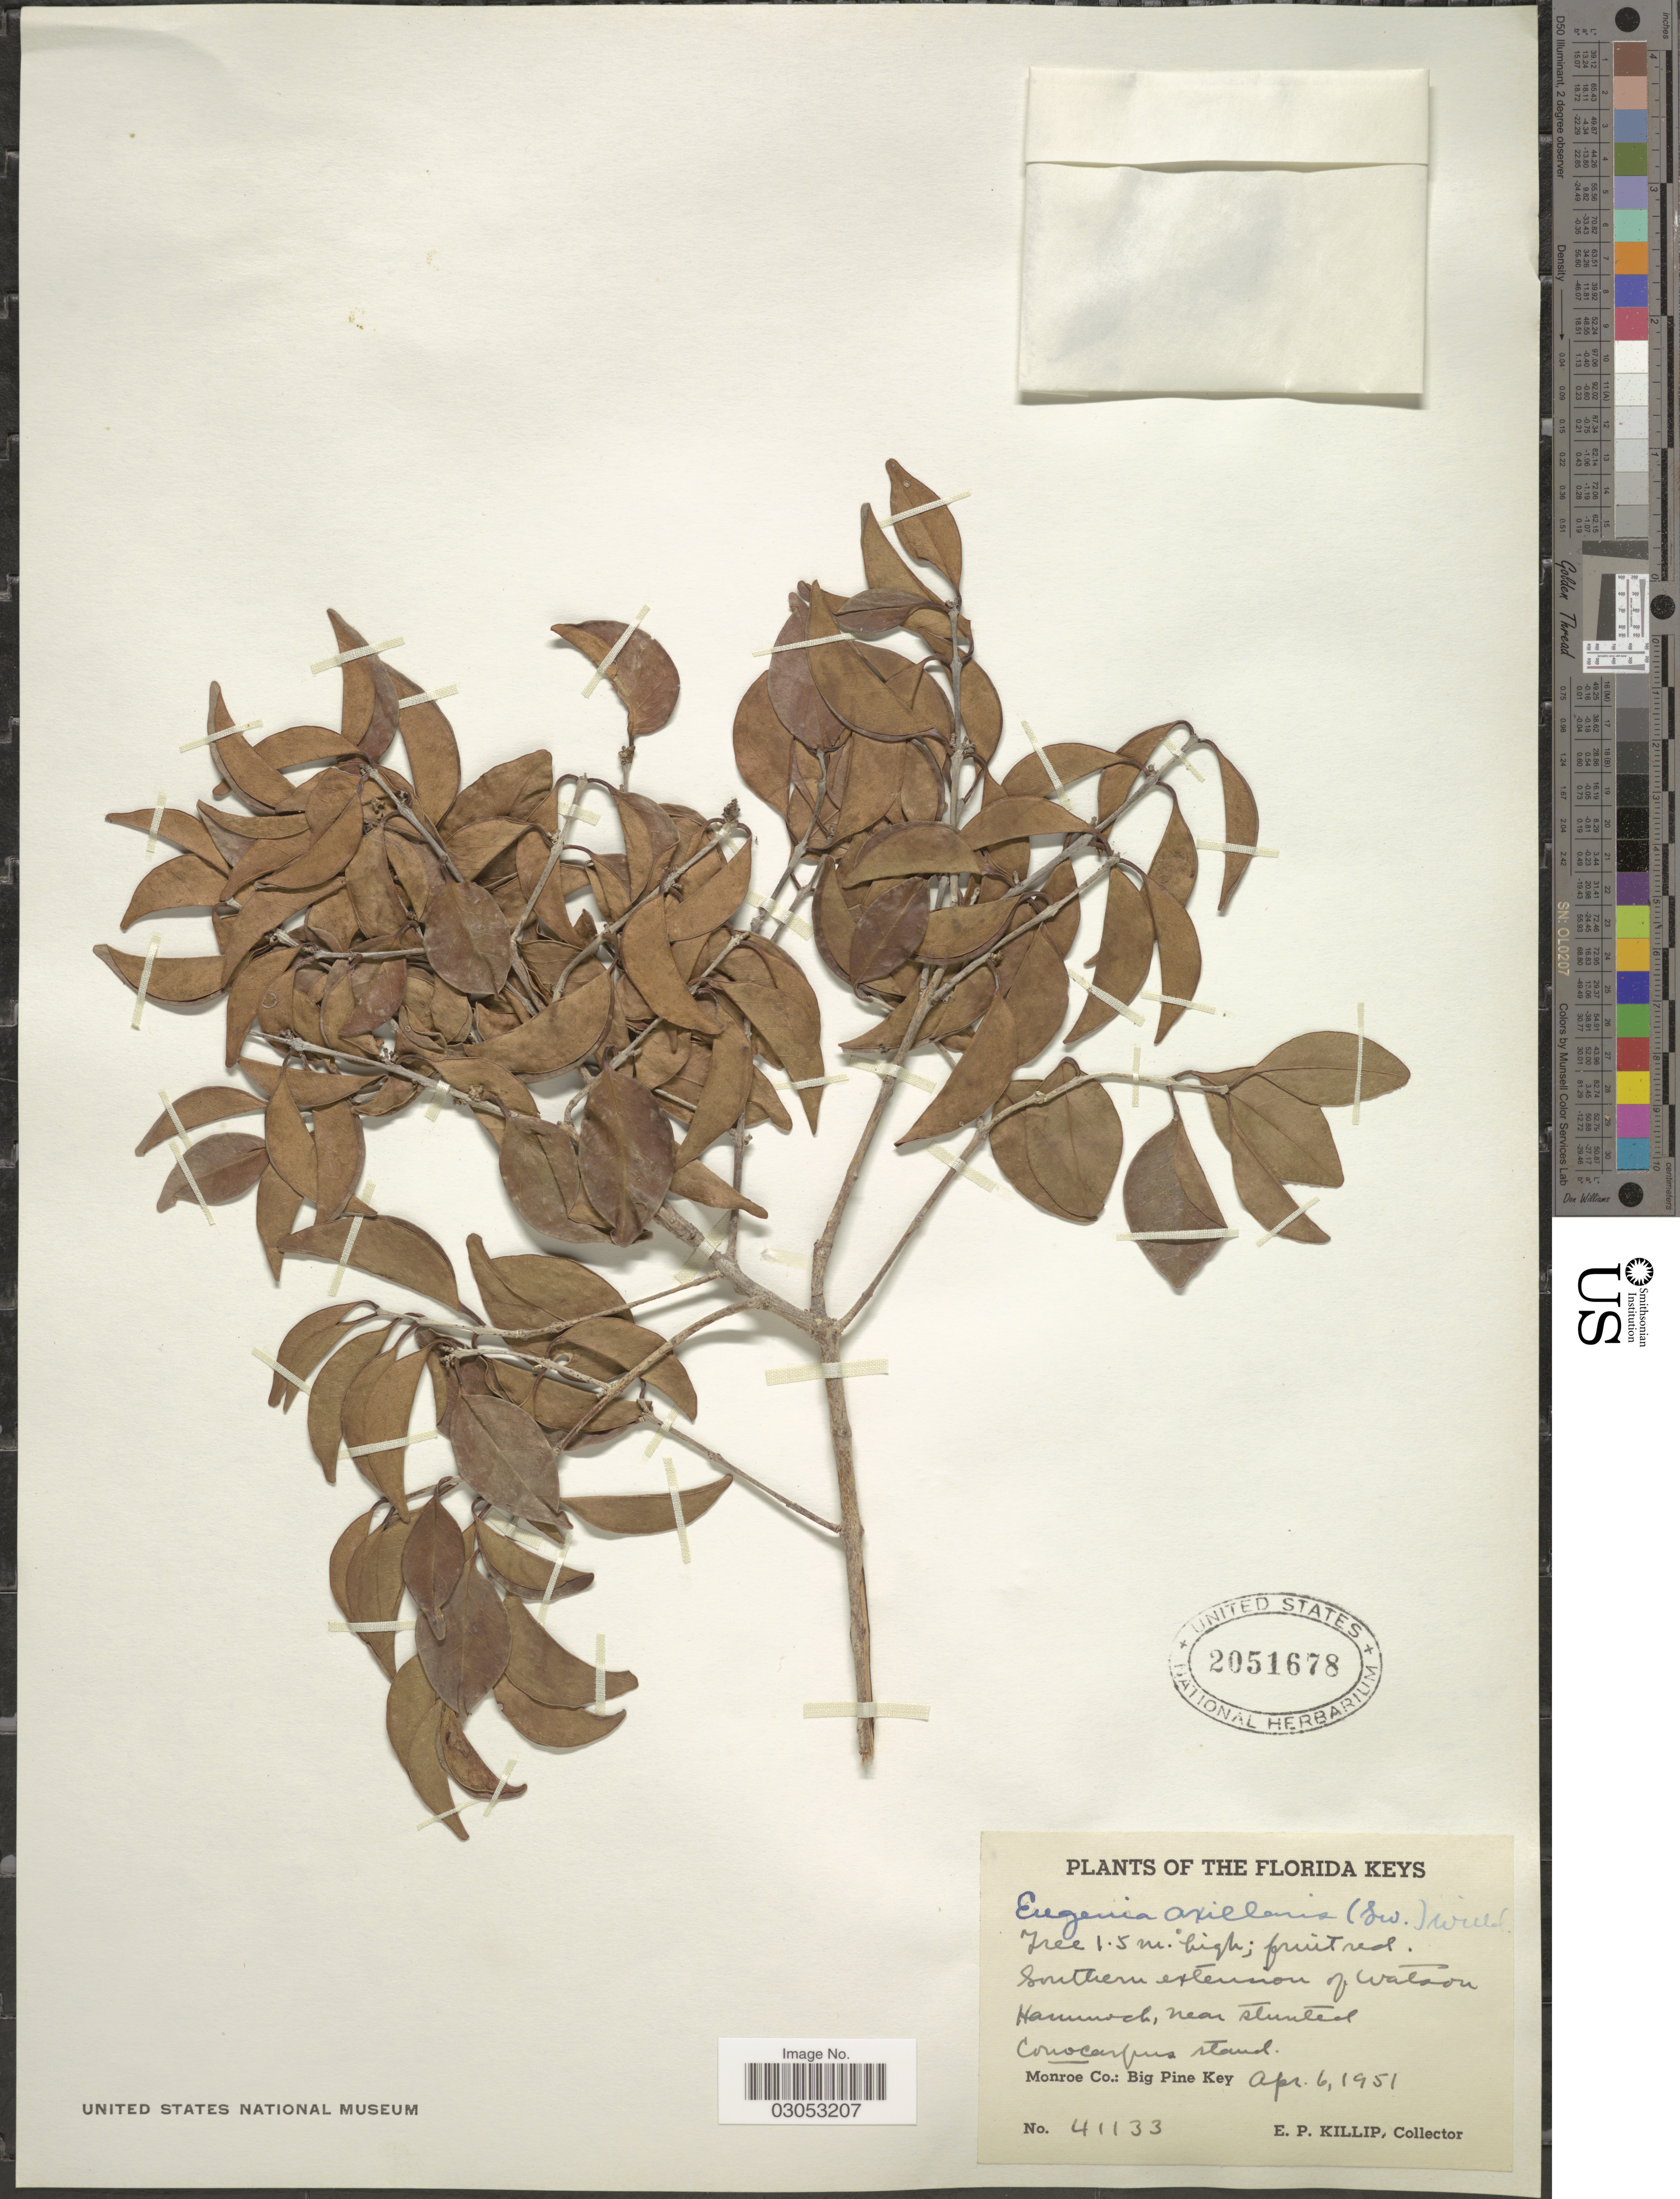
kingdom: Plantae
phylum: Tracheophyta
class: Magnoliopsida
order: Myrtales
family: Myrtaceae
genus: Eugenia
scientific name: Eugenia axillaris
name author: (Sw.) Willd.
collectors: E. P. Killip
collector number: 41133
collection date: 1951-04-06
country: United States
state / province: Florida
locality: The Florida Keys, Southern extension of Watson Hammock. Monroe Co.: Big Pine Key.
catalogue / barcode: US 2051678